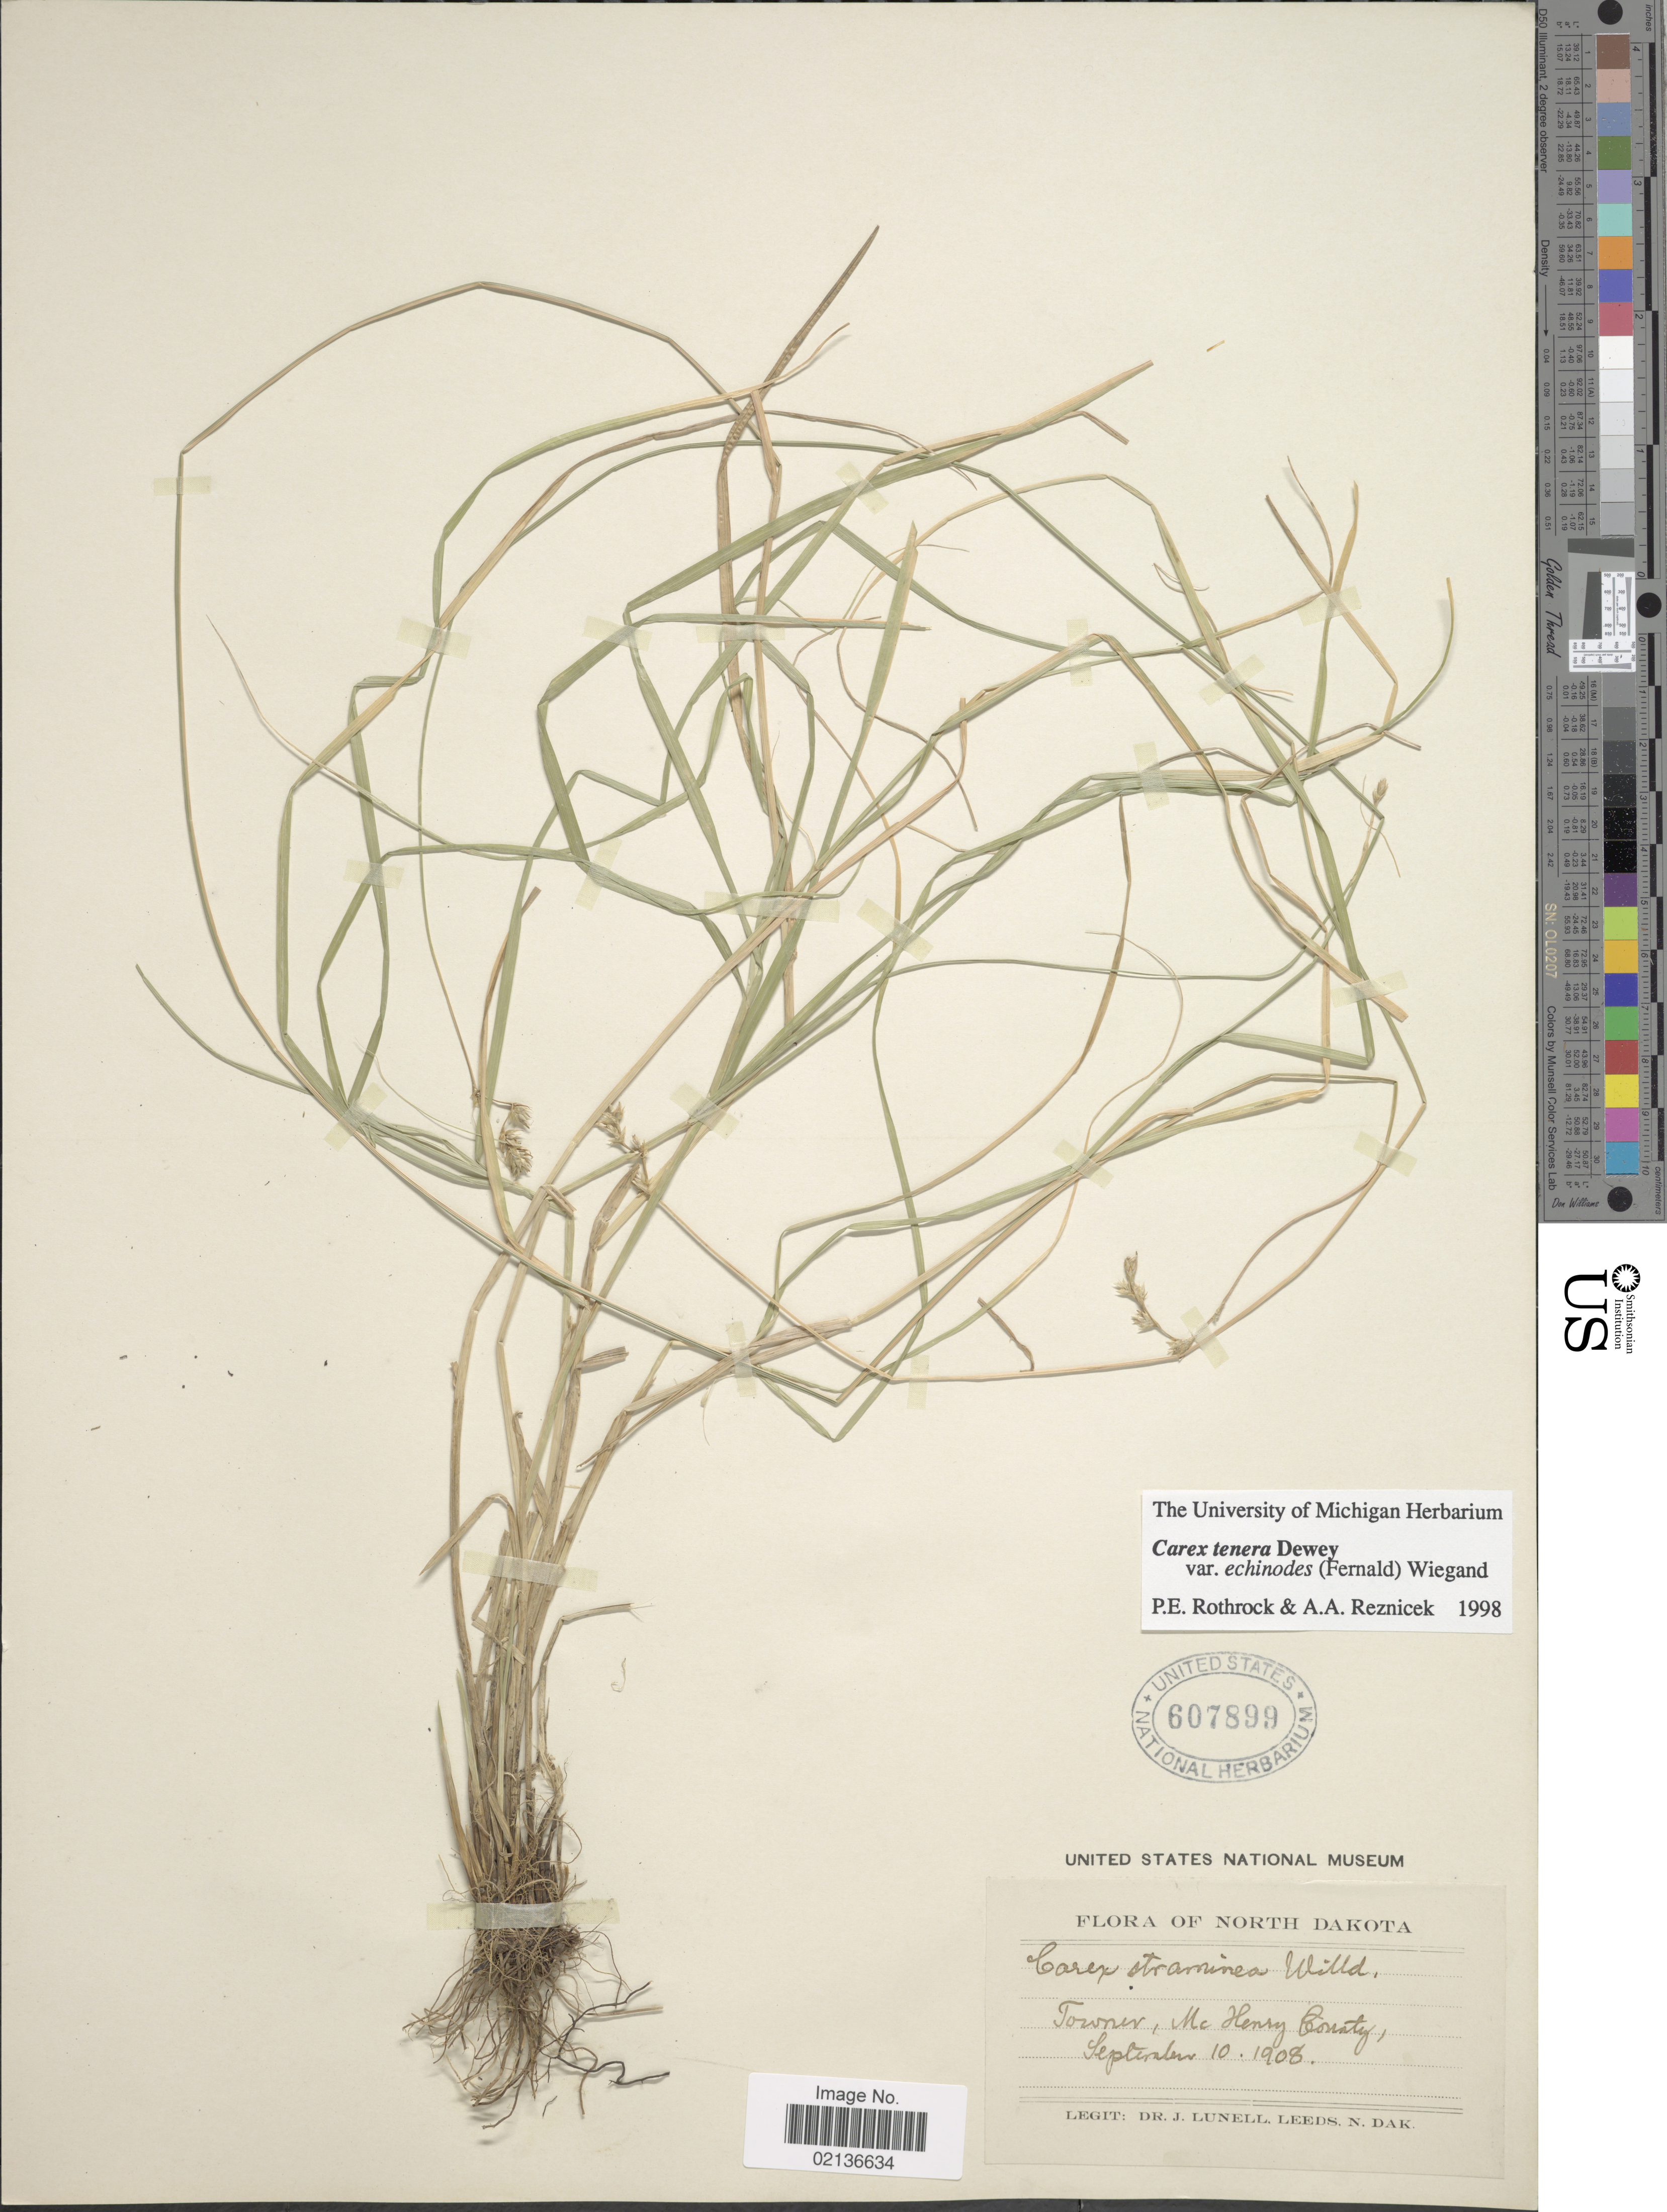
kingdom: Plantae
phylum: Tracheophyta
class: Liliopsida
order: Poales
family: Cyperaceae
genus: Carex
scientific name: Carex echinodes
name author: (Fernald) P. Rothr. et al.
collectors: J. Leeds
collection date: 1908-09-10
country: United States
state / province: North Dakota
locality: Towner. Mc Henry County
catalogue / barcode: US 607899